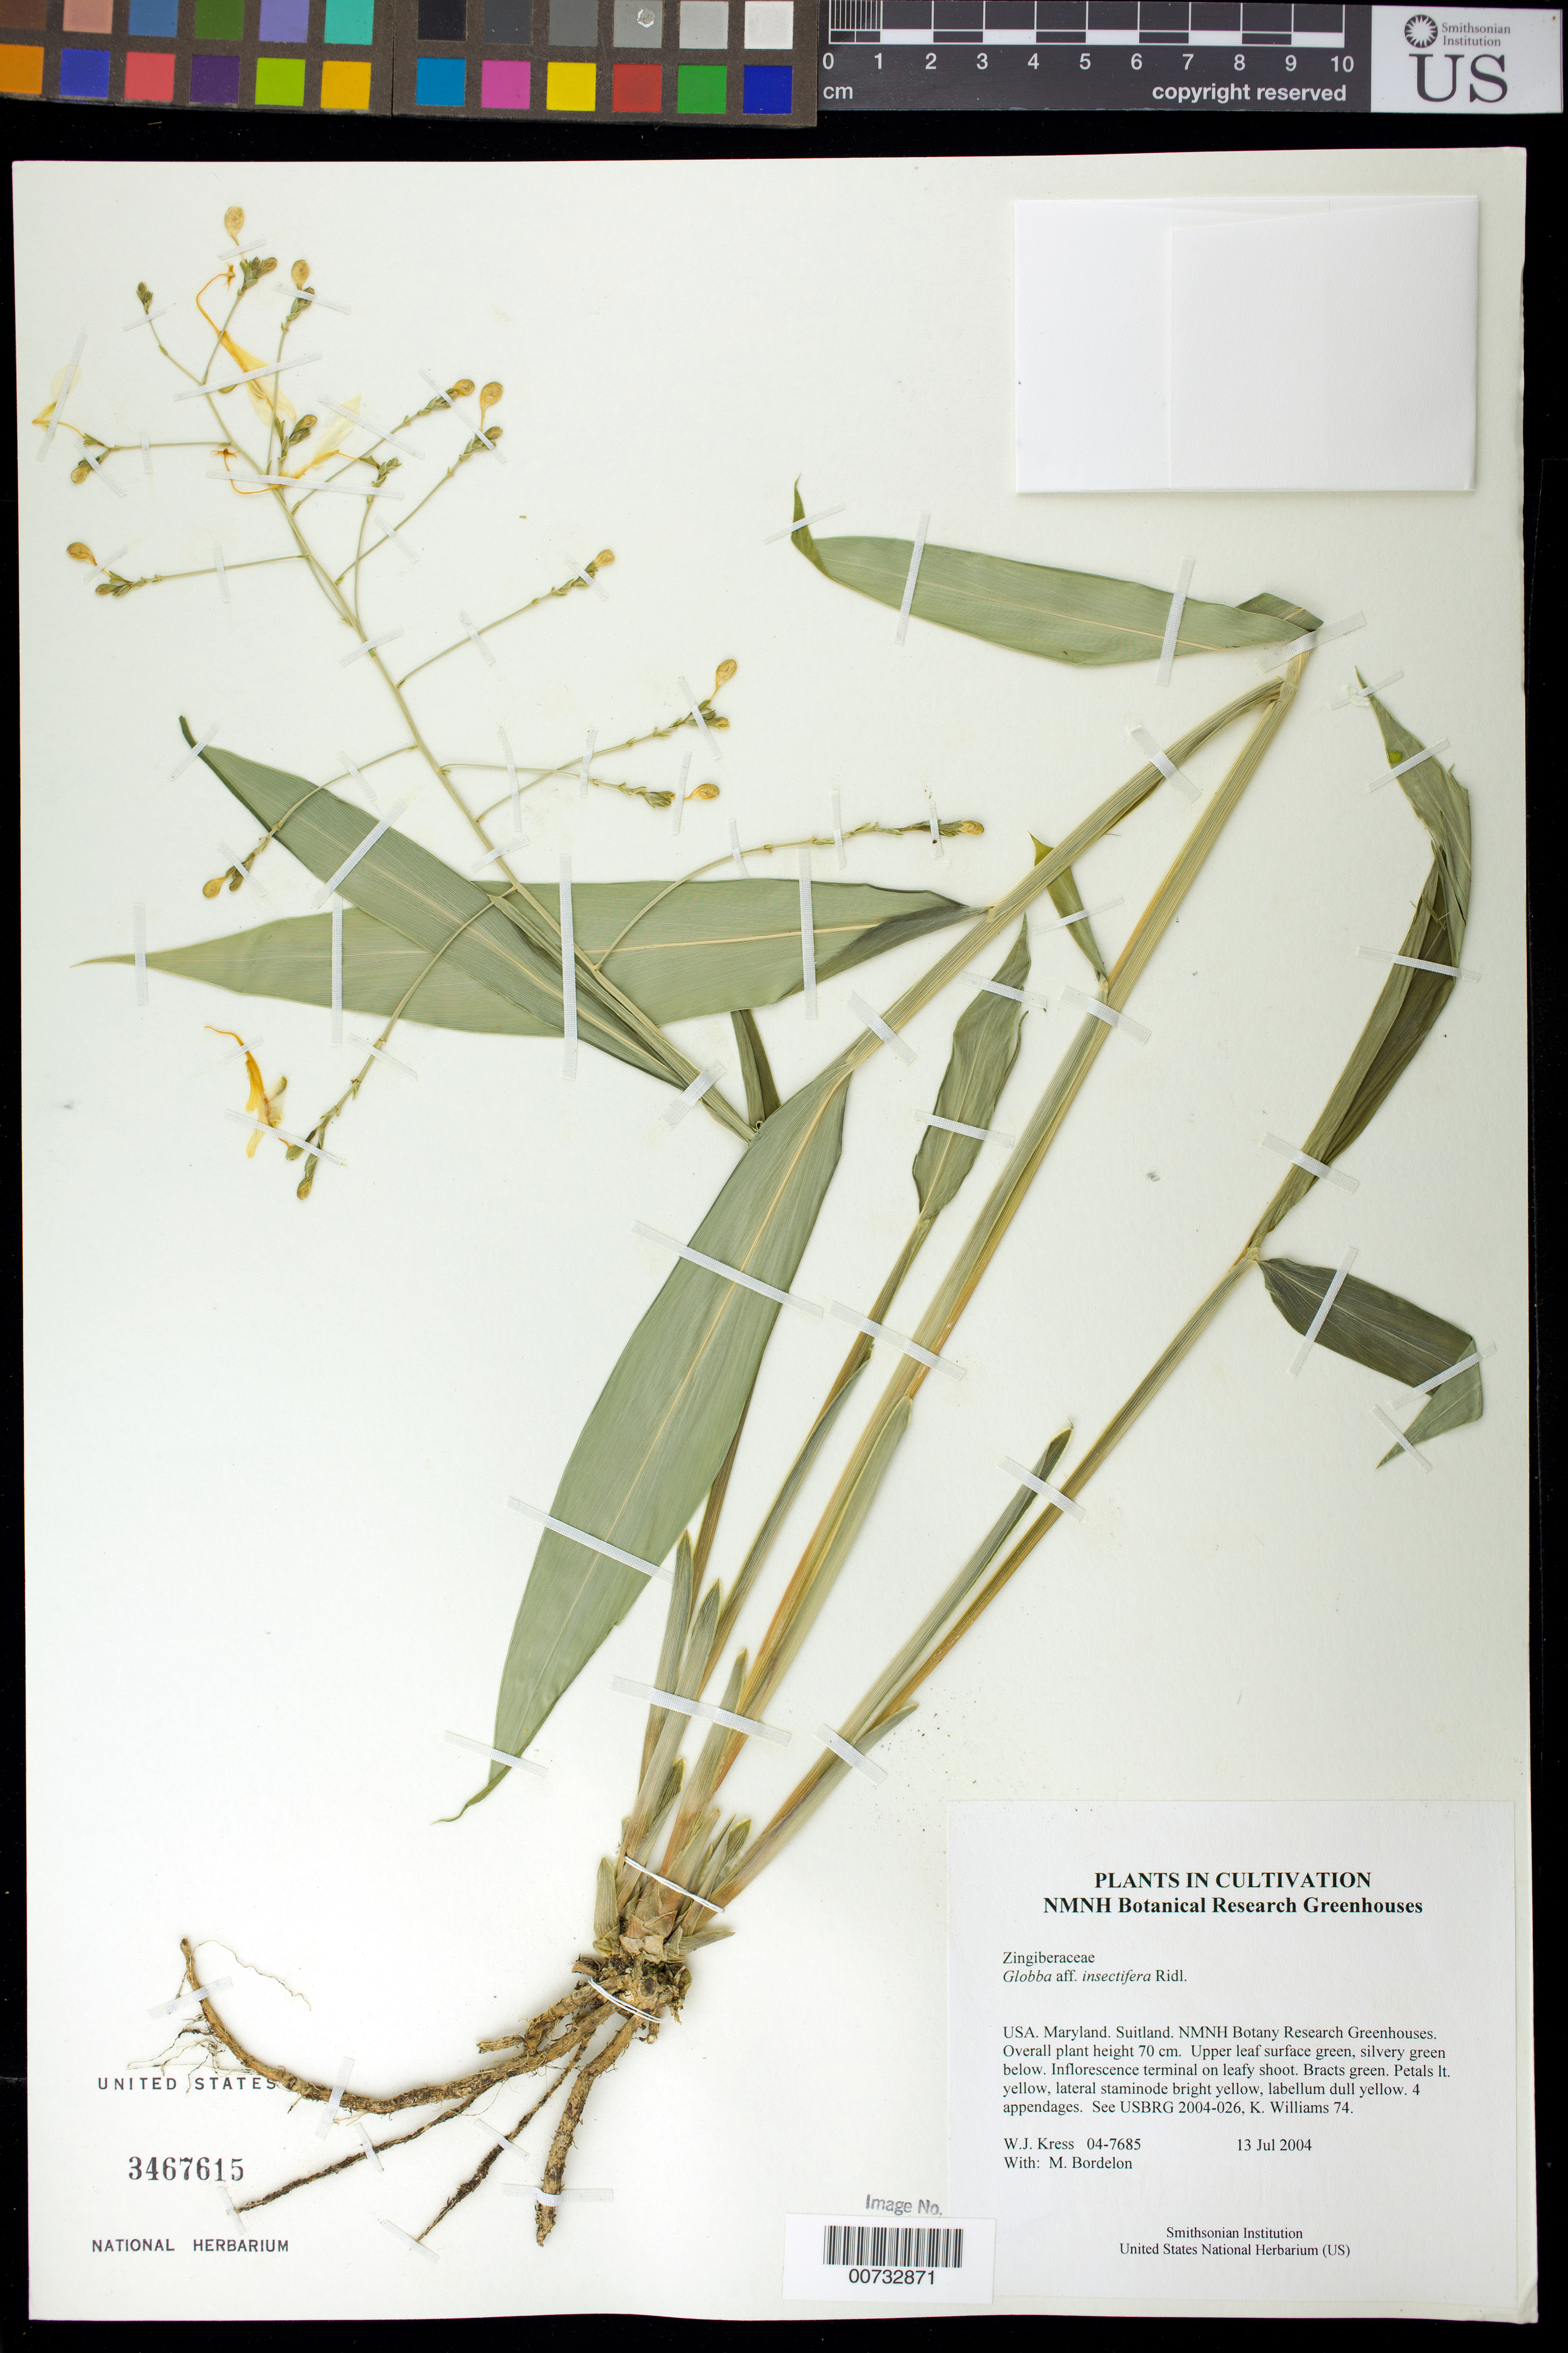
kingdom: Plantae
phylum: Tracheophyta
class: Liliopsida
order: Zingiberales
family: Zingiberaceae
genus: Globba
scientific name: Globba insectifera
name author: Ridl.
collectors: W. J. Kress & M. Bordelon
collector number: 04-7685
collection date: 2004-07-13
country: United States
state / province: Maryland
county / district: Prince George's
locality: NMNH Botany Research Greenhouses. Suitland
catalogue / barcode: US 3467615